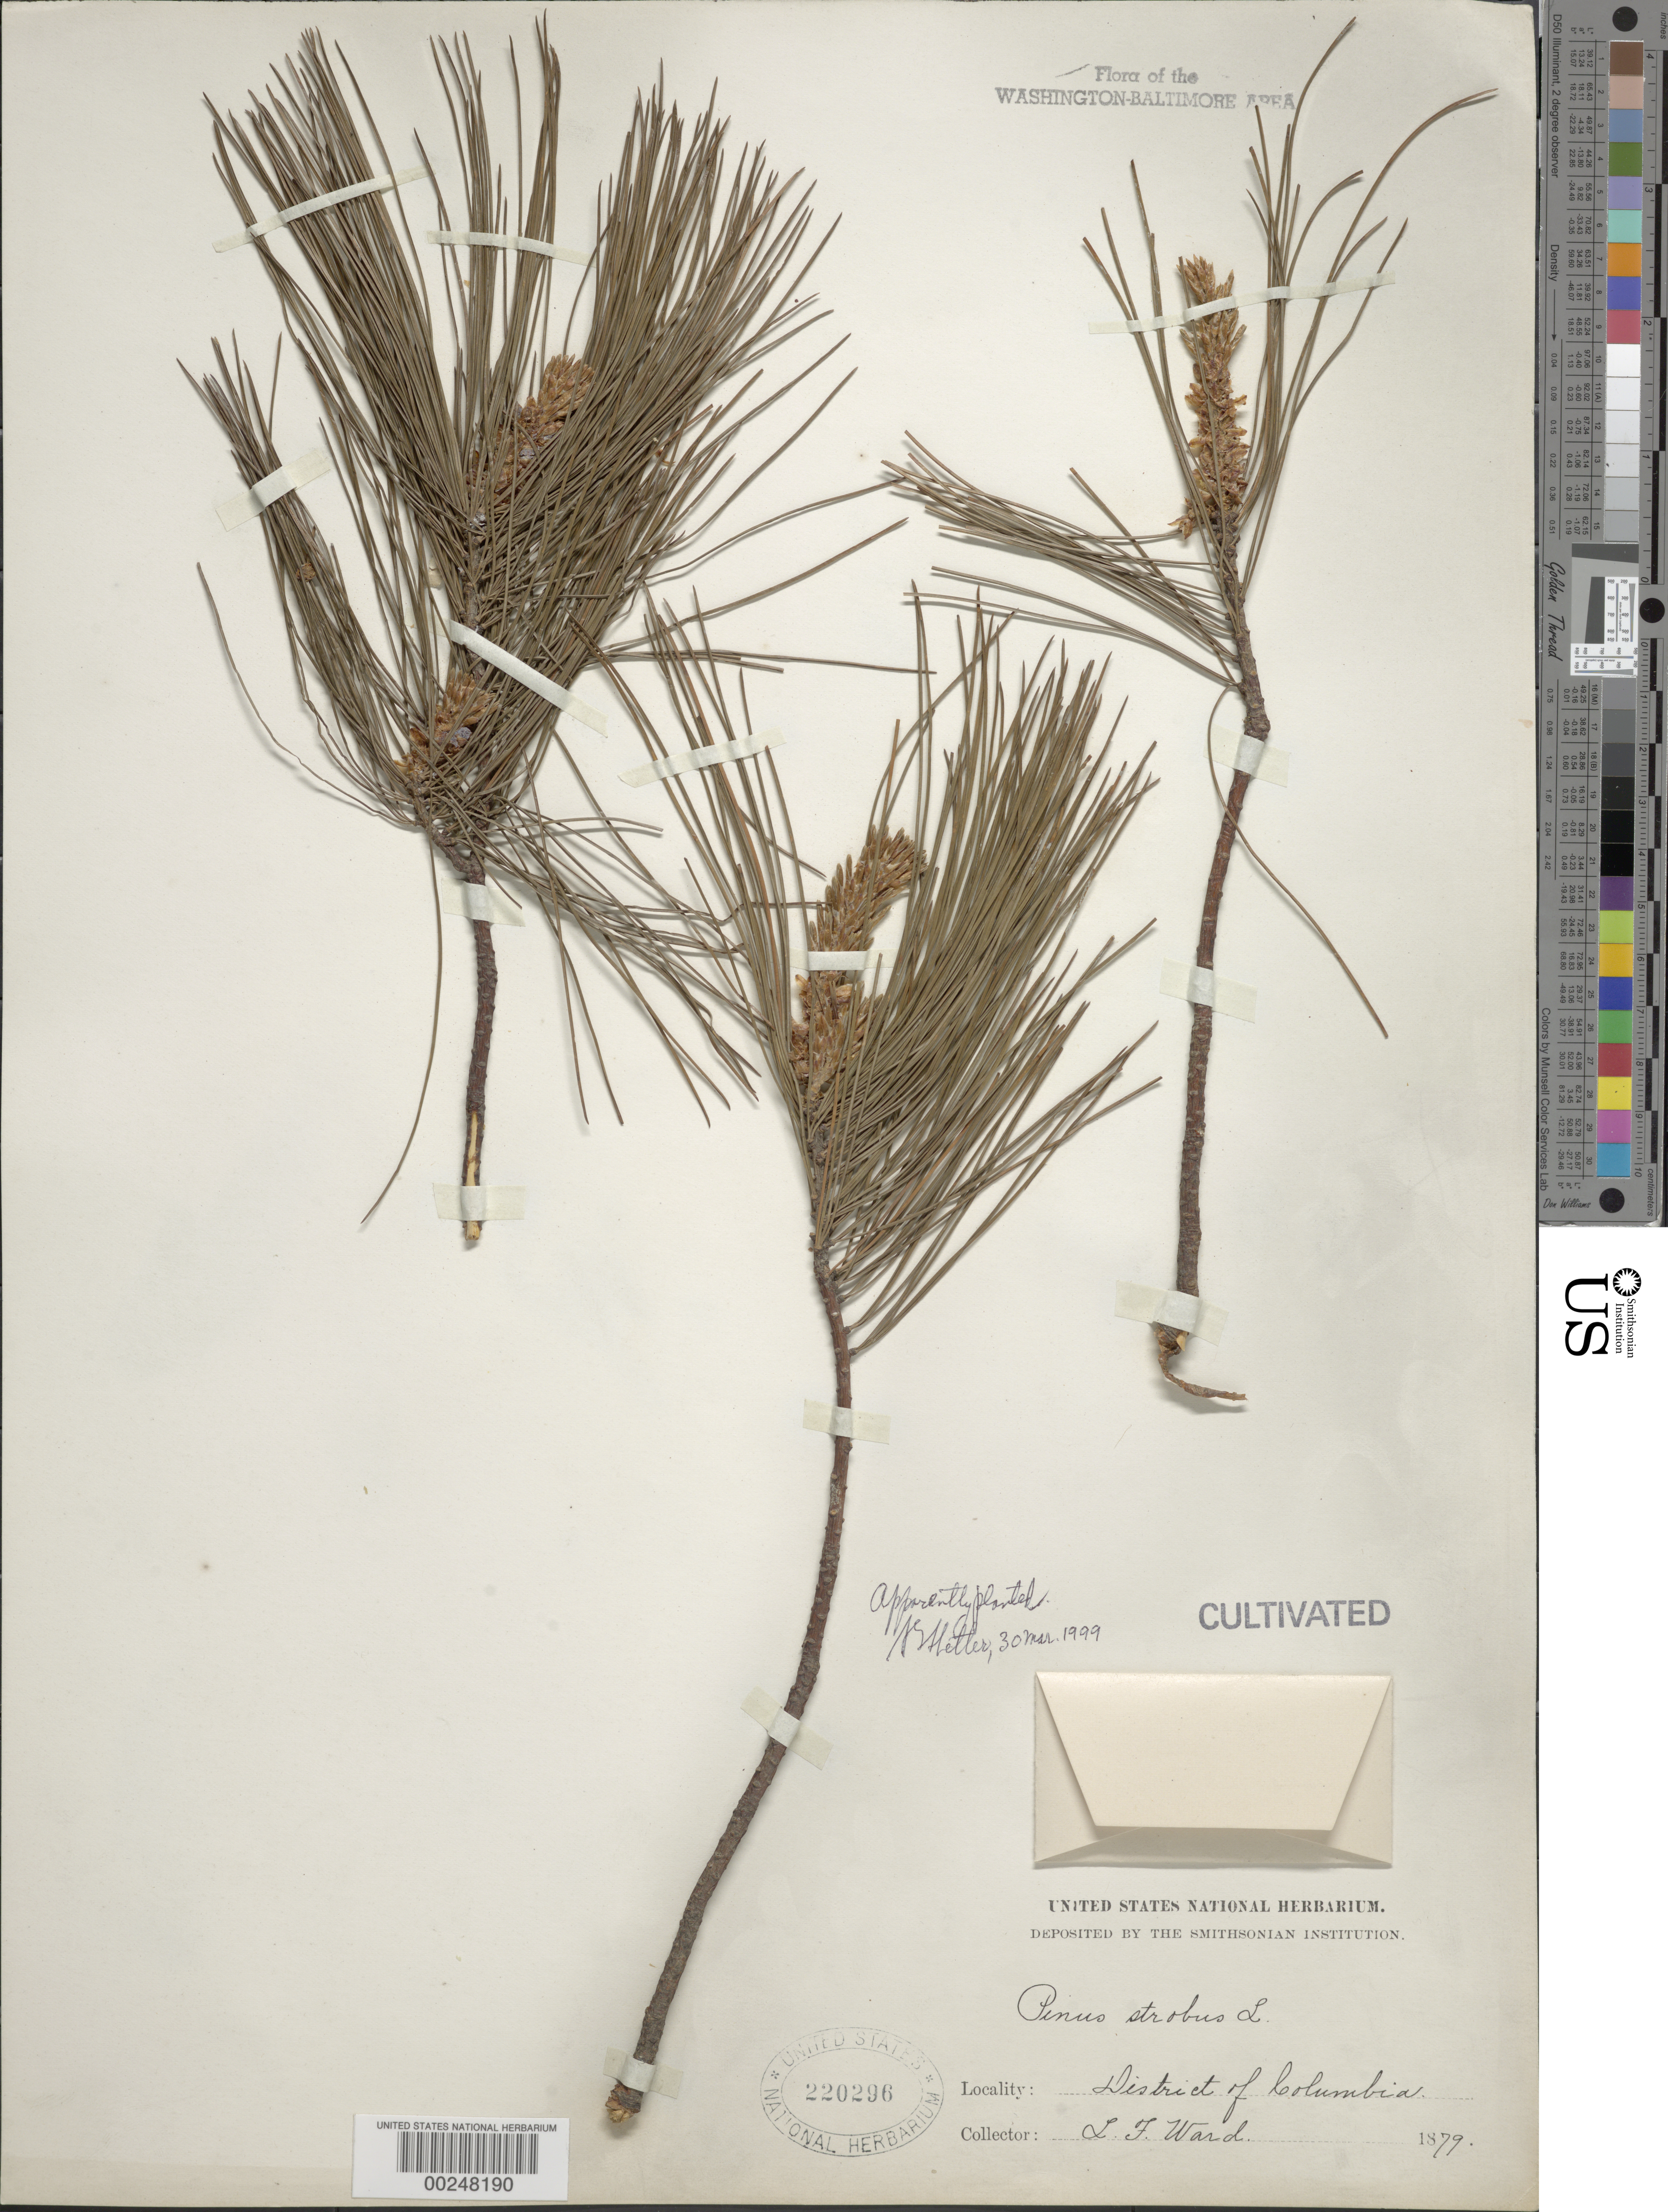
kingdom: Plantae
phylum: Tracheophyta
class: Pinopsida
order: Pinales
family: Pinaceae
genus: Pinus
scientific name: Pinus strobus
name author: L.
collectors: L. F. Ward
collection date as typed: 1879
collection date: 1879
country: United States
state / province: District of Columbia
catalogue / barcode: US 220296